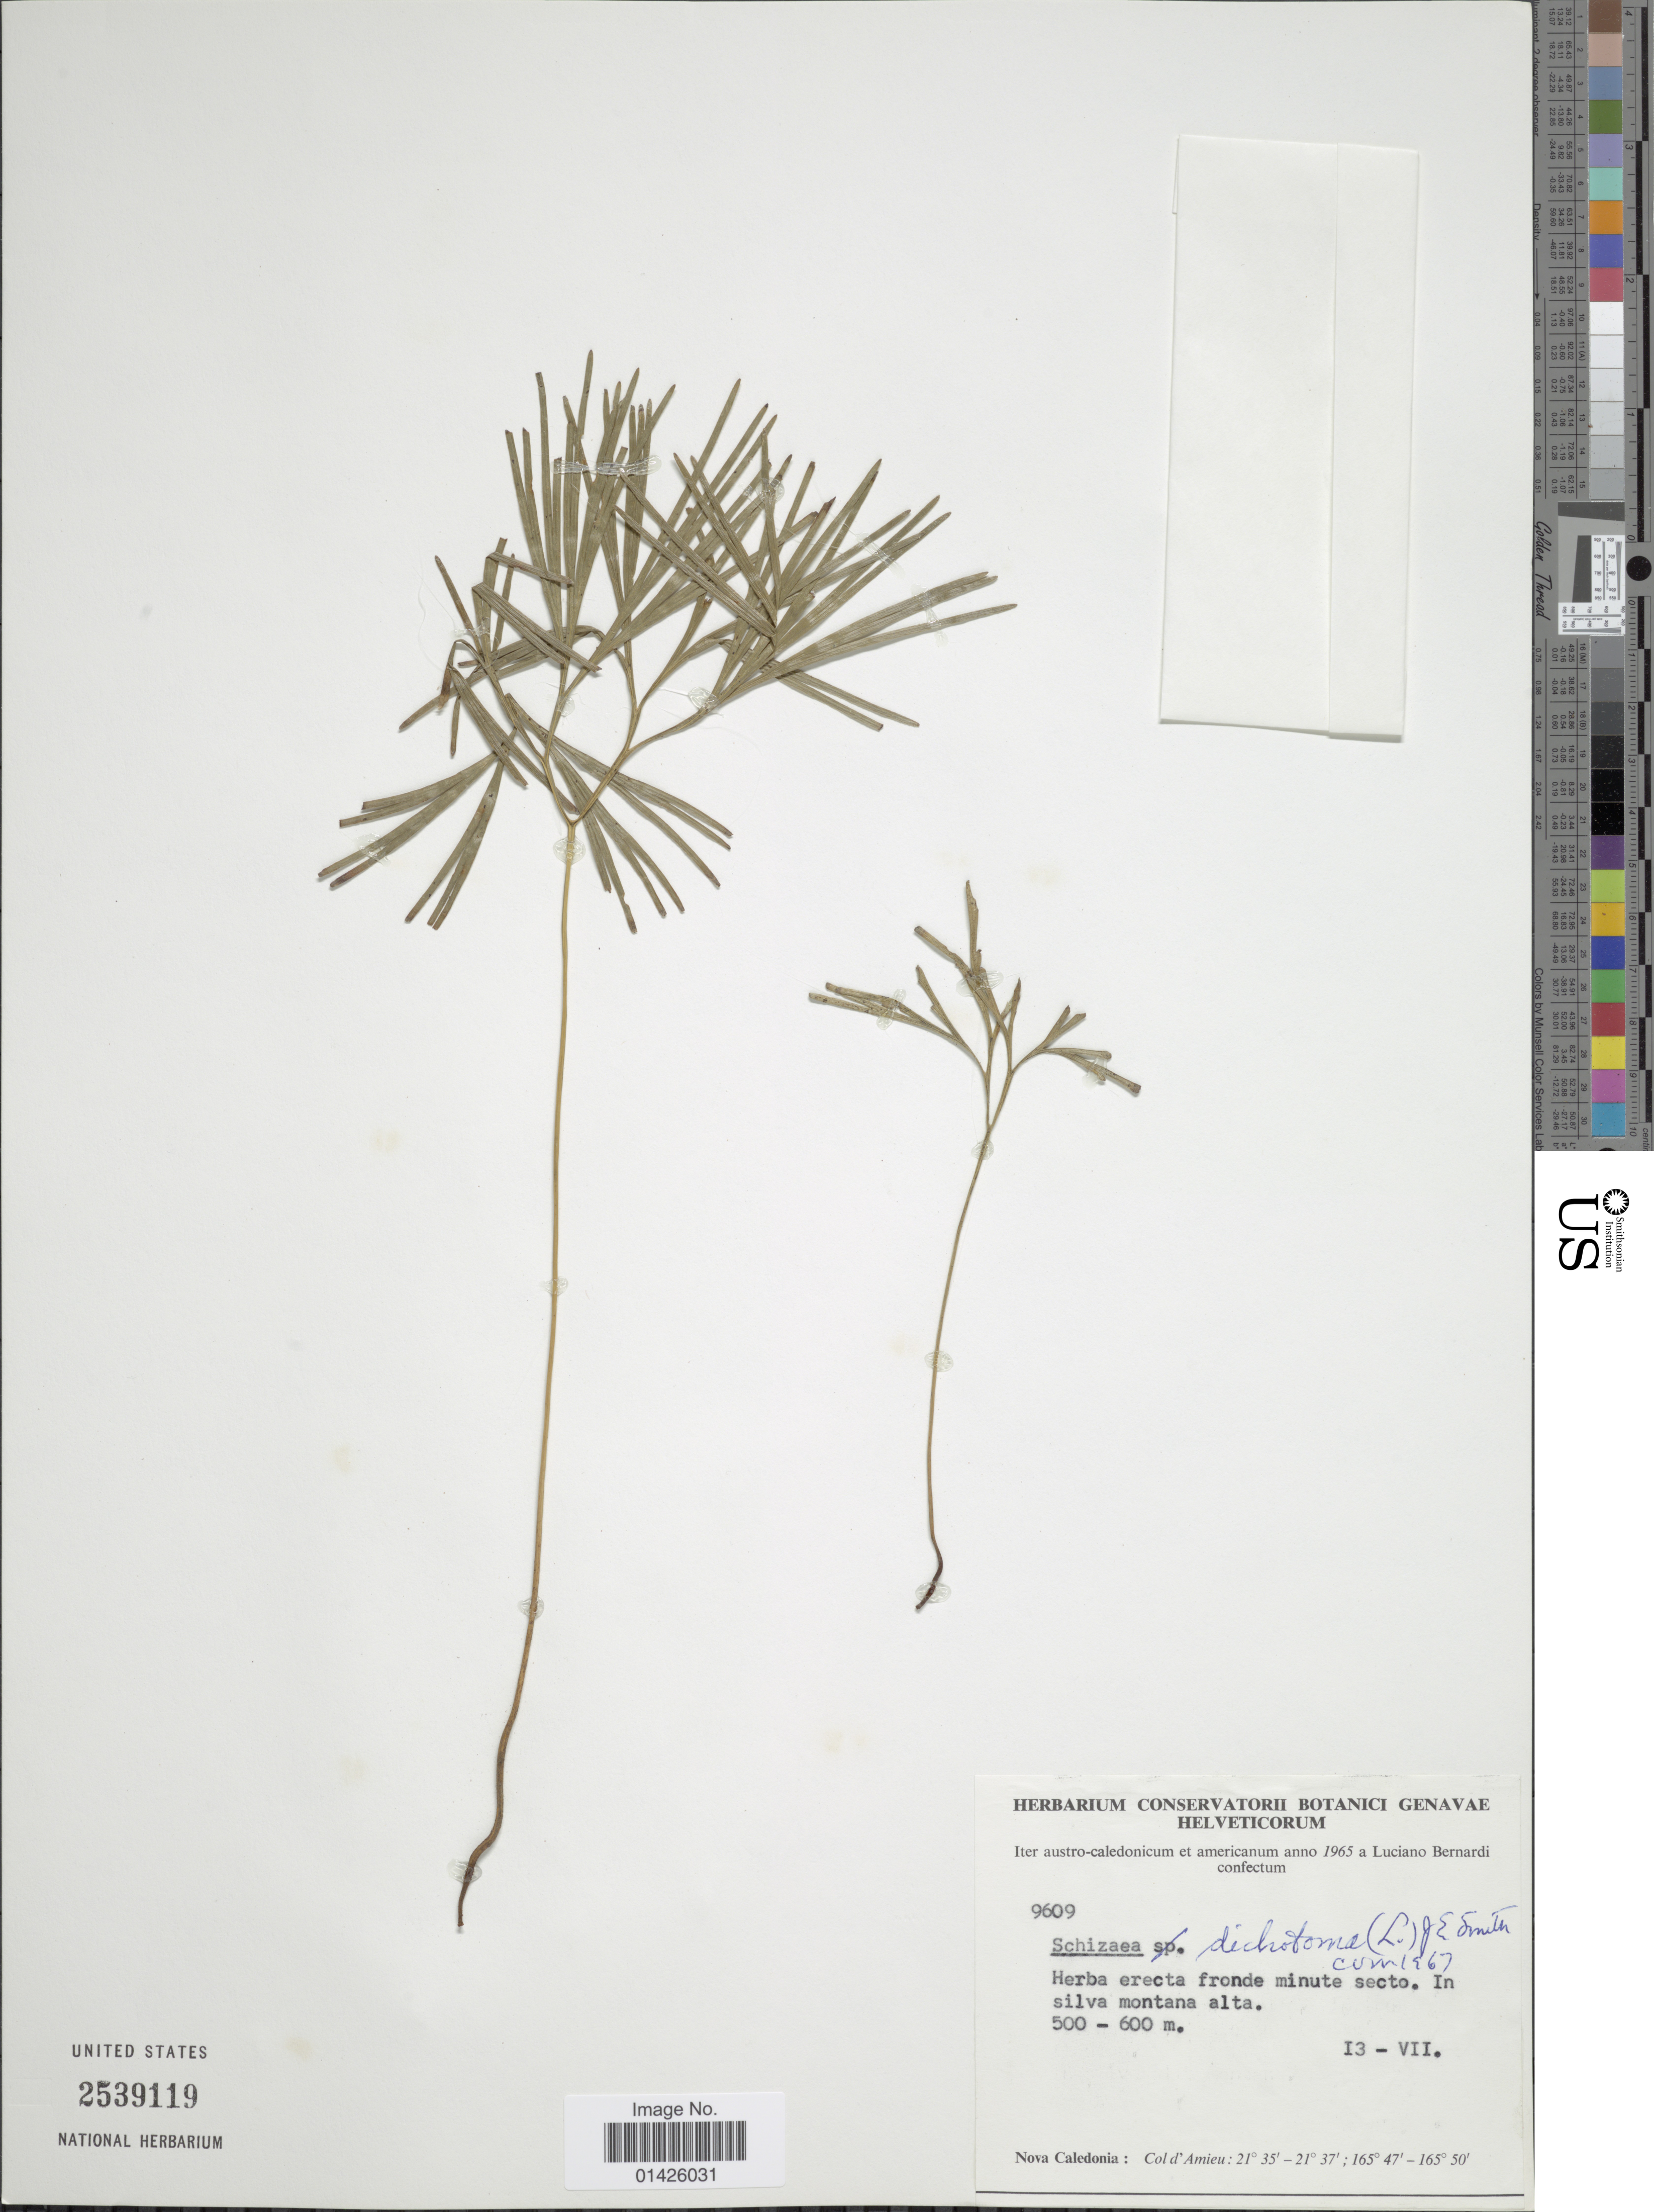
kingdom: Plantae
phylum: Tracheophyta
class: Polypodiopsida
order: Schizaeales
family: Schizaeaceae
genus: Schizaea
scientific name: Schizaea dichotoma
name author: (L.) J. Sm.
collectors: L. Bernardi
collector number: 9609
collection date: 1965-07-13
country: New Caledonia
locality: Col d'Amieu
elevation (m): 500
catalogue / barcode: US 2539119